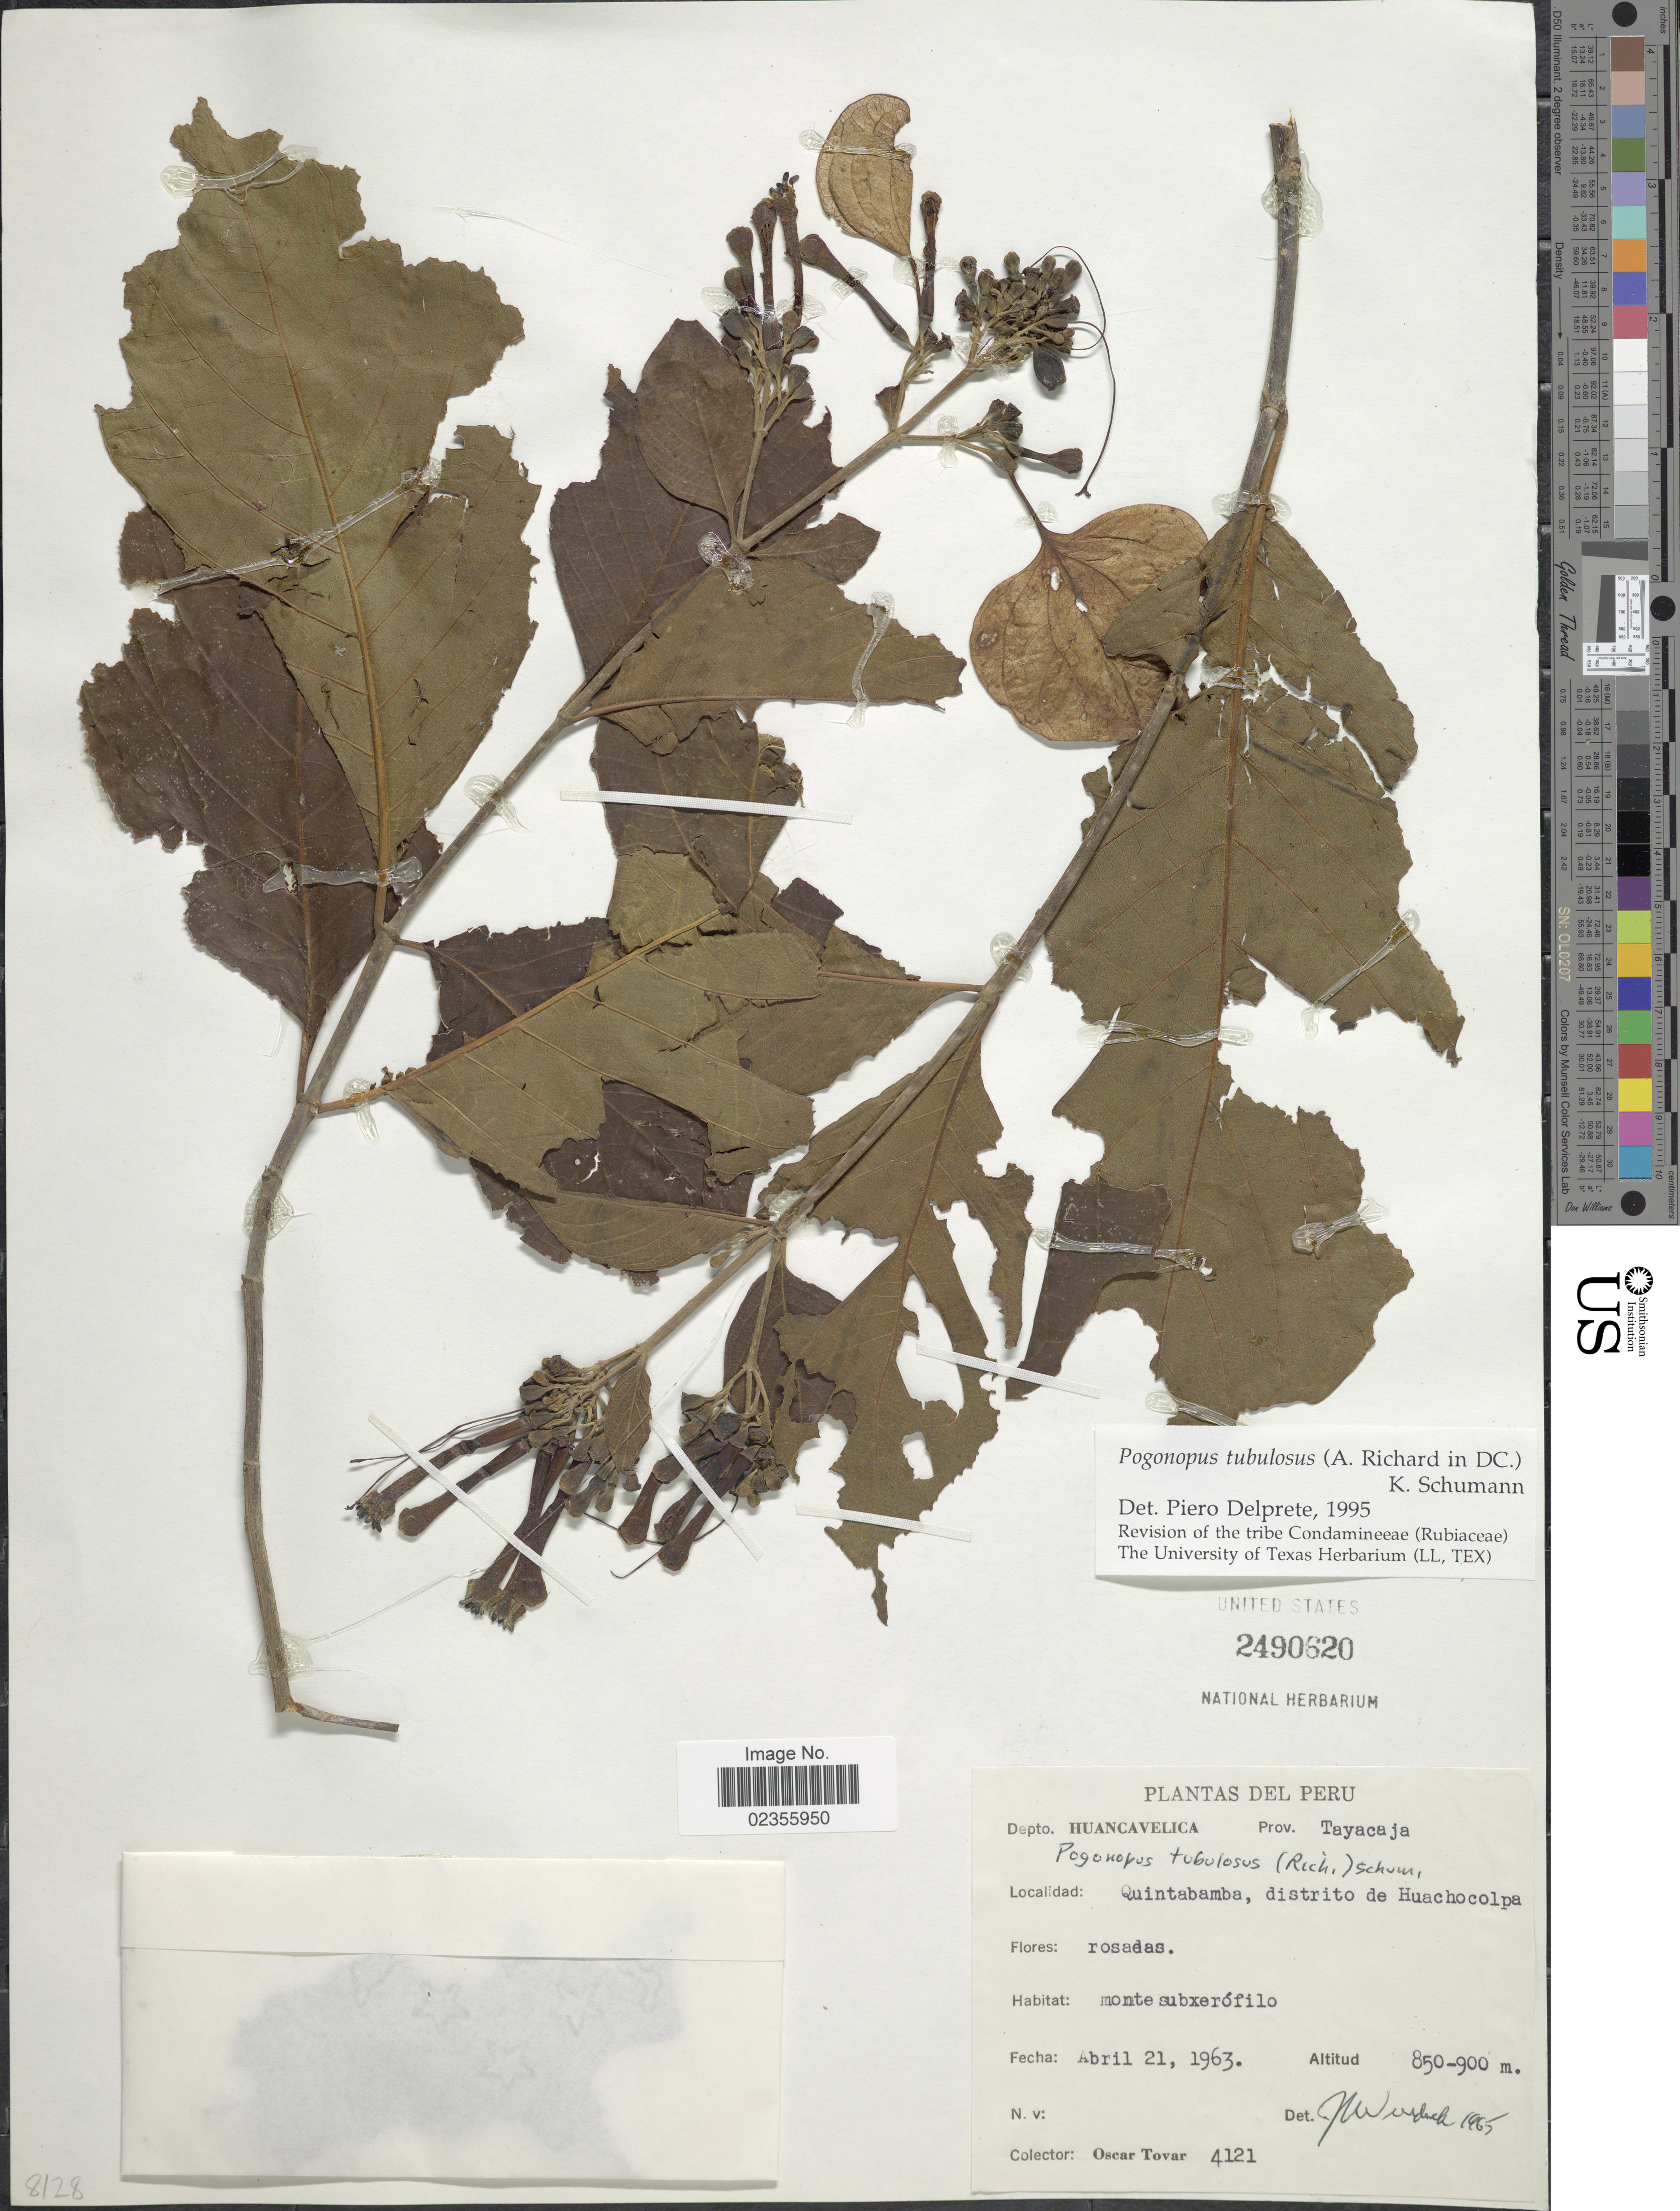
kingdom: Plantae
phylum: Tracheophyta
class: Magnoliopsida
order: Gentianales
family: Rubiaceae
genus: Pogonopus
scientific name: Pogonopus tubulosus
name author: (A. Rich. in DC.) K. Schum.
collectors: Ó. Tovar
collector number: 4121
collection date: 1963-04-21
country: Peru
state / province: Huancavelica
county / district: Tayacaja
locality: Depto. Huancavelica. Prov. Tayacaja. Quintabamba, distrito de Huachocolpa.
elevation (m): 850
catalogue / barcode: US 2490620